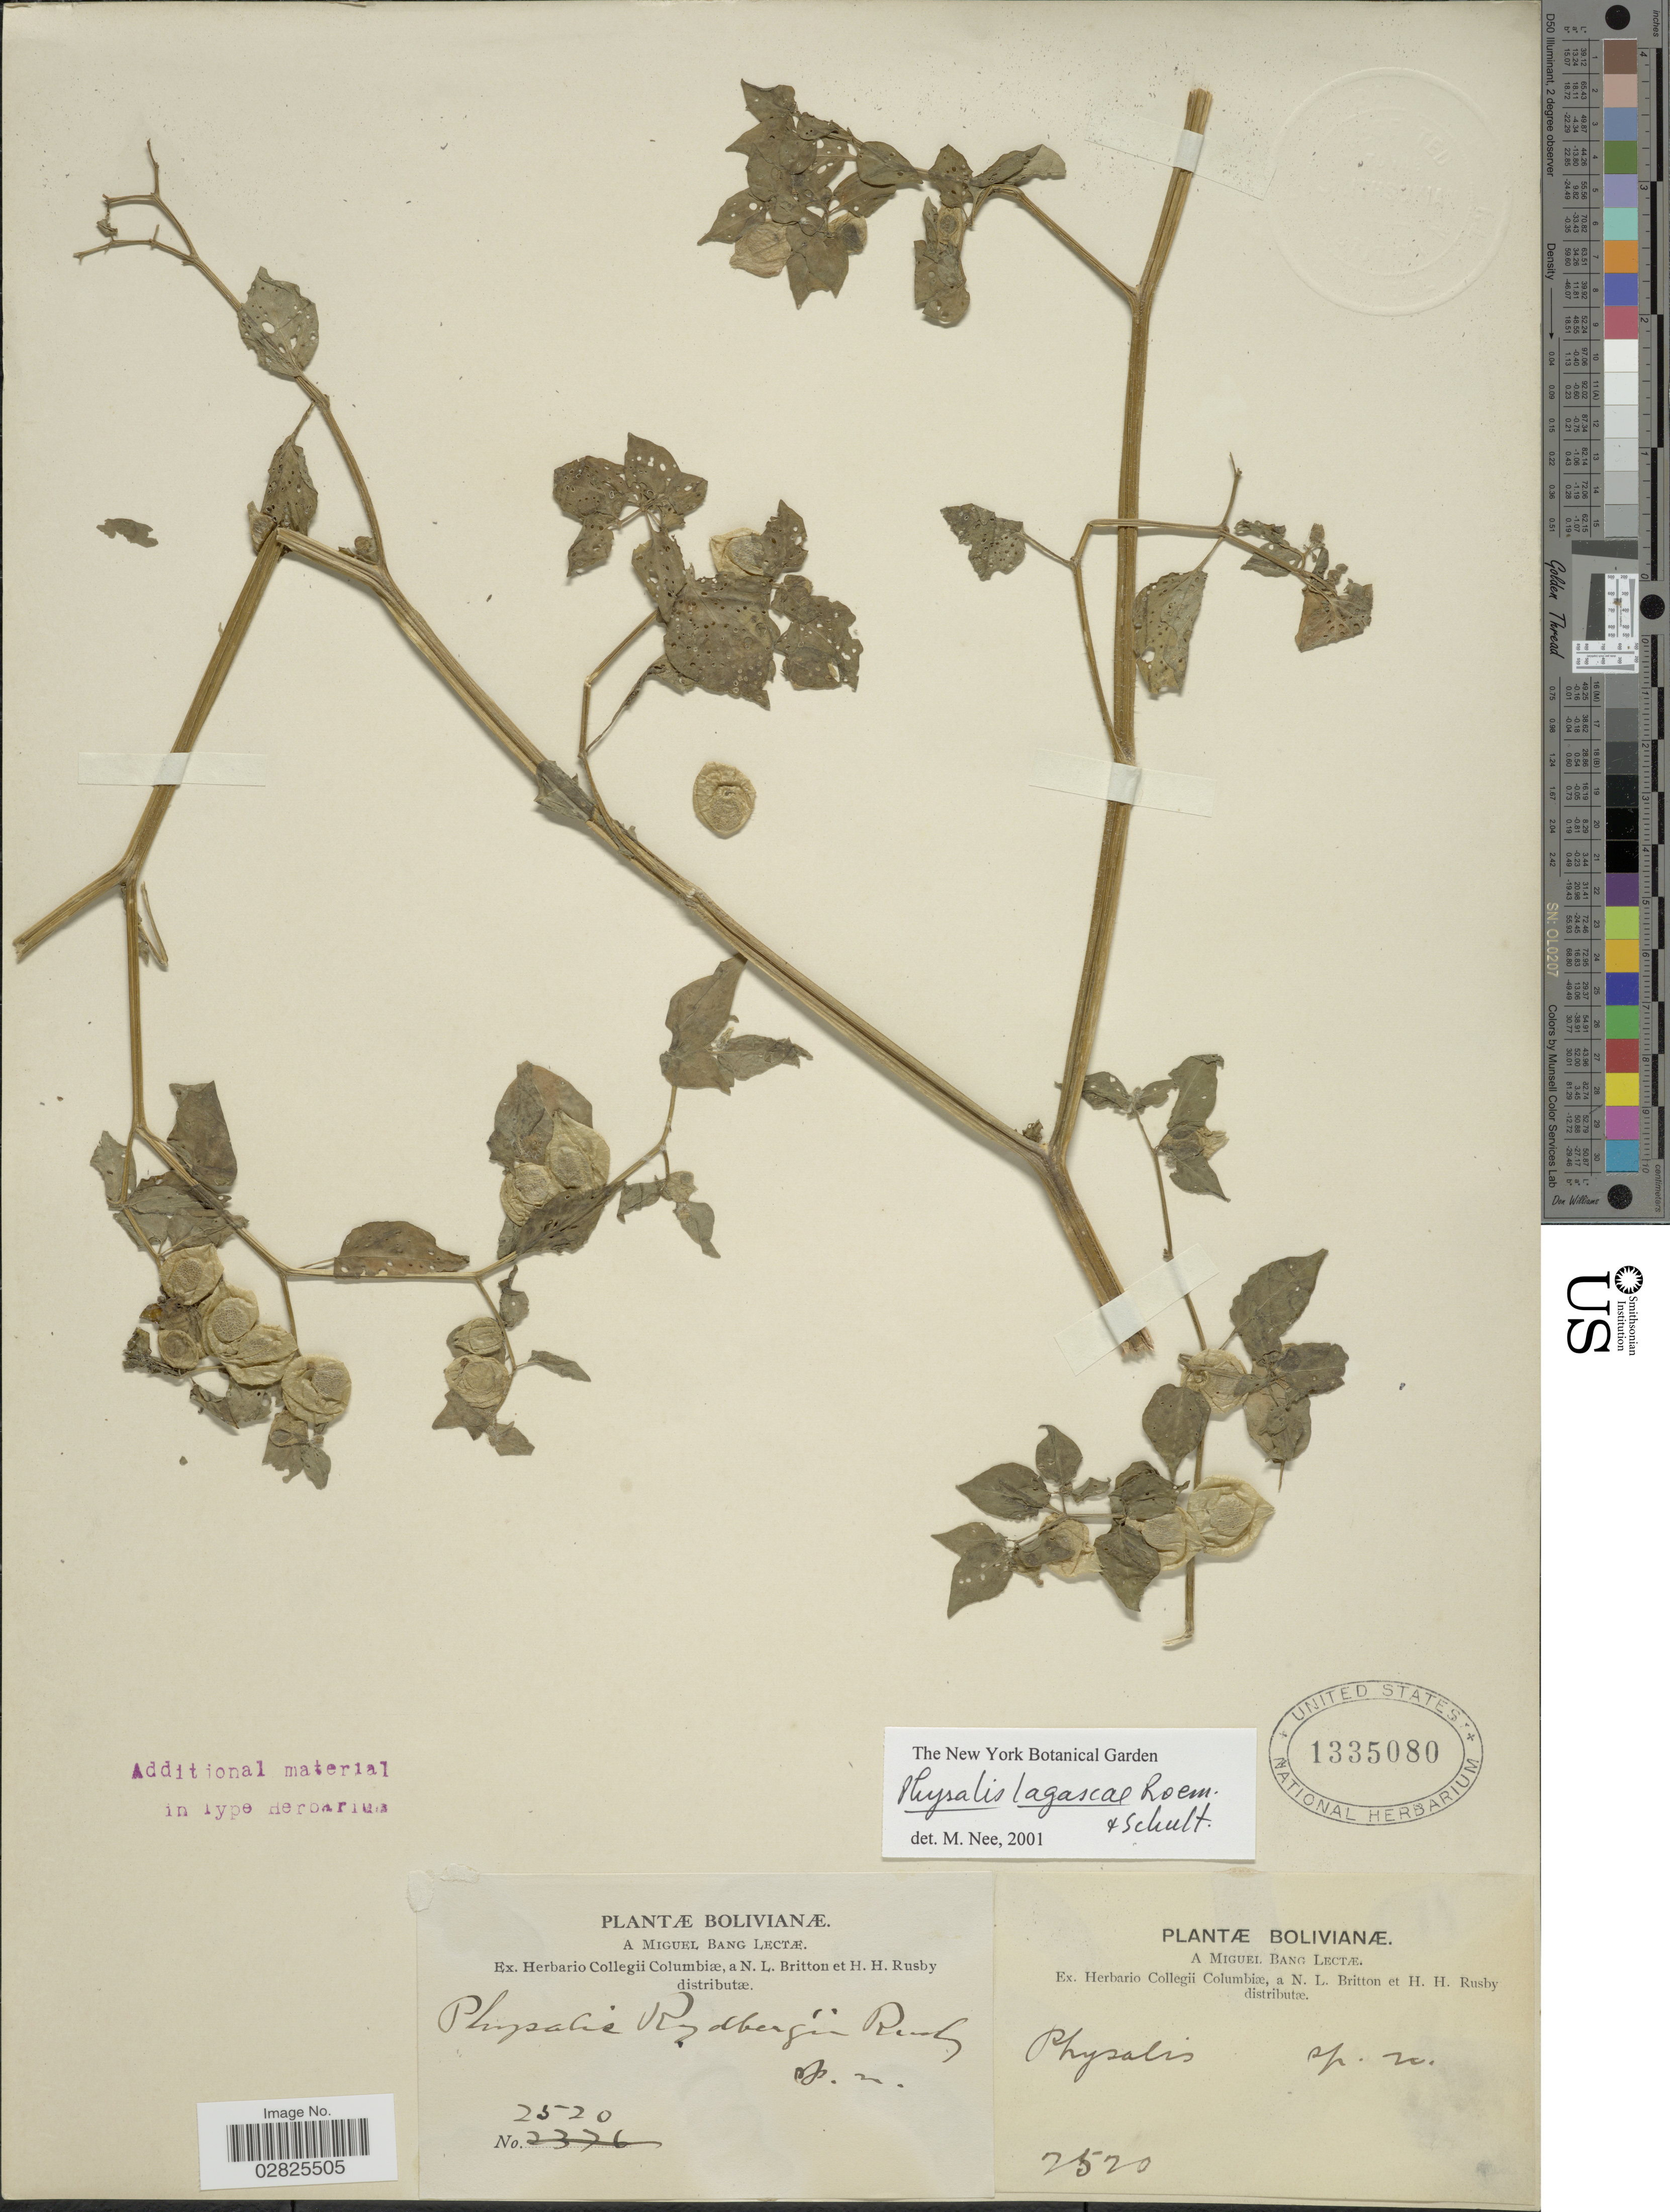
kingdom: Plantae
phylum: Tracheophyta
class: Magnoliopsida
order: Solanales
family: Solanaceae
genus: Physalis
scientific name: Physalis lagascae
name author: Roem. & Schult.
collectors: M. Bang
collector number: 2520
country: Bolivia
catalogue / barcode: US 1335080